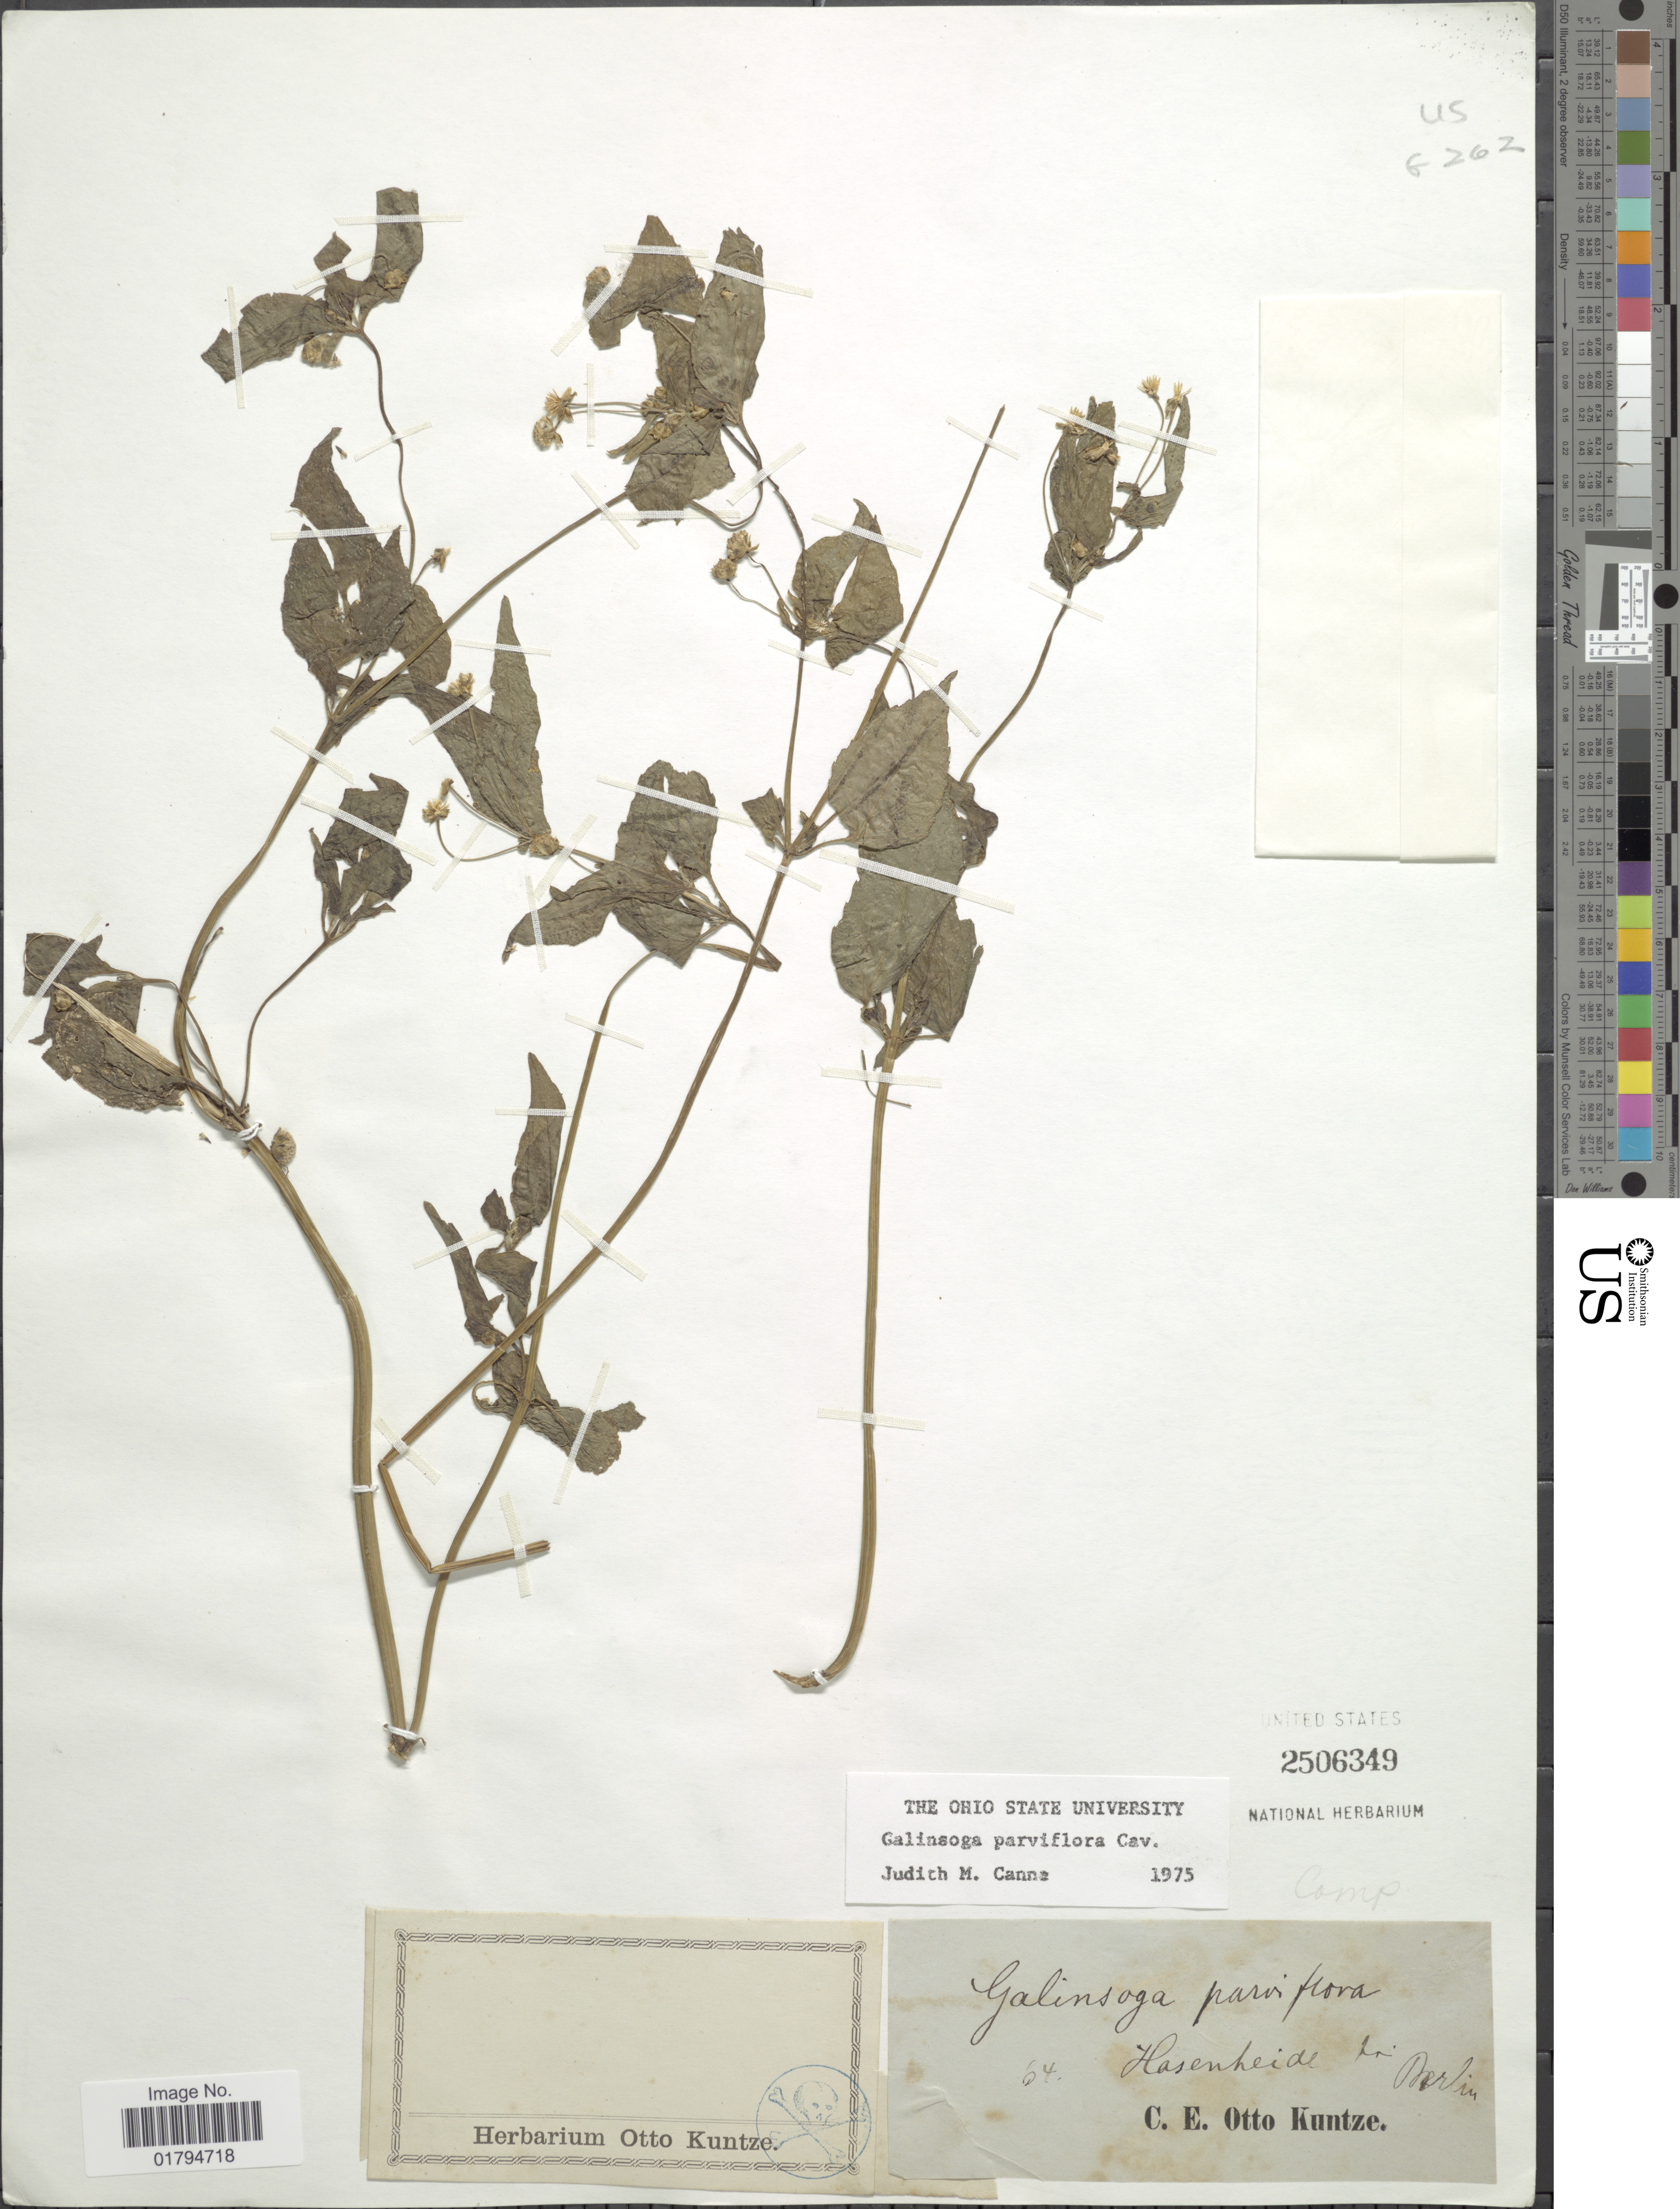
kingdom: Plantae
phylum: Tracheophyta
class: Magnoliopsida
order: Asterales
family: Asteraceae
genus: Galinsoga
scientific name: Galinsoga parviflora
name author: Cav.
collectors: C.E.O. Kuntze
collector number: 64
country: Germany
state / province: Berlin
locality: Hasenheid i Berlin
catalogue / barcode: US 2506349